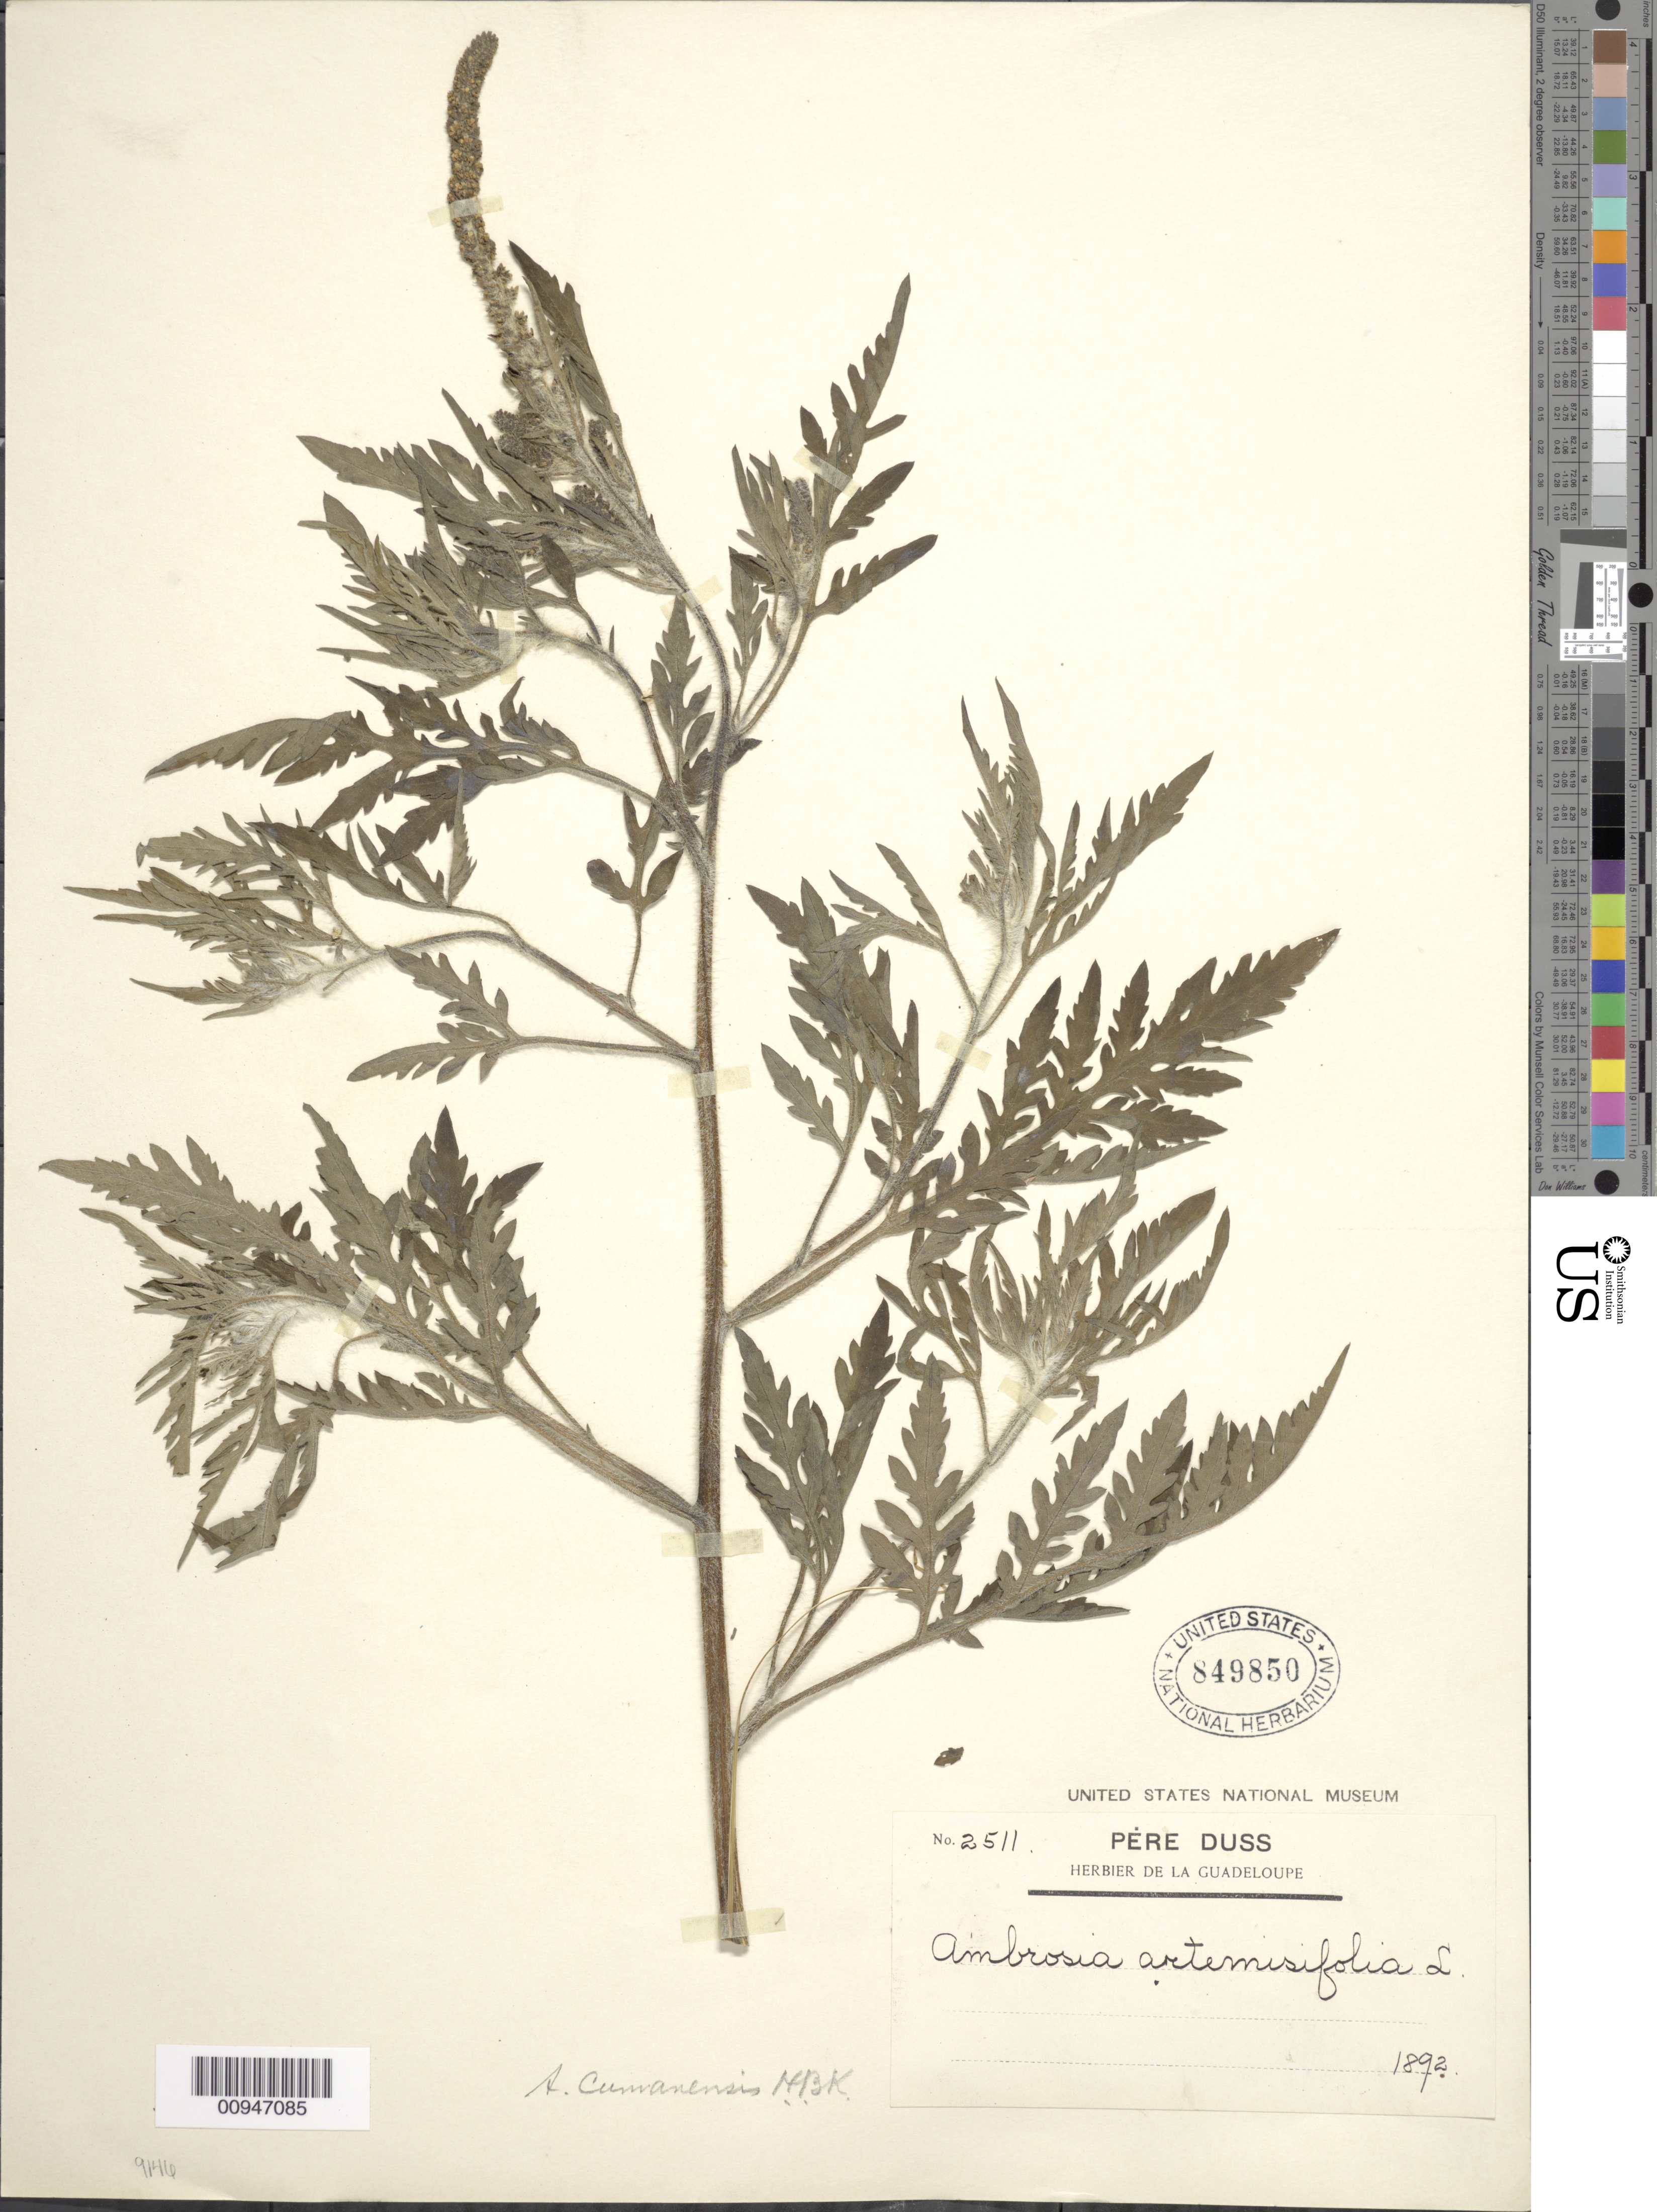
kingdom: Plantae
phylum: Tracheophyta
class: Magnoliopsida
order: Asterales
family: Asteraceae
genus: Ambrosia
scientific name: Ambrosia artemisiifolia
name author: L.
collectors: Père Duss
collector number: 2511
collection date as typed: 1892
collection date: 1892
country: Guadeloupe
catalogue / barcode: US 849850